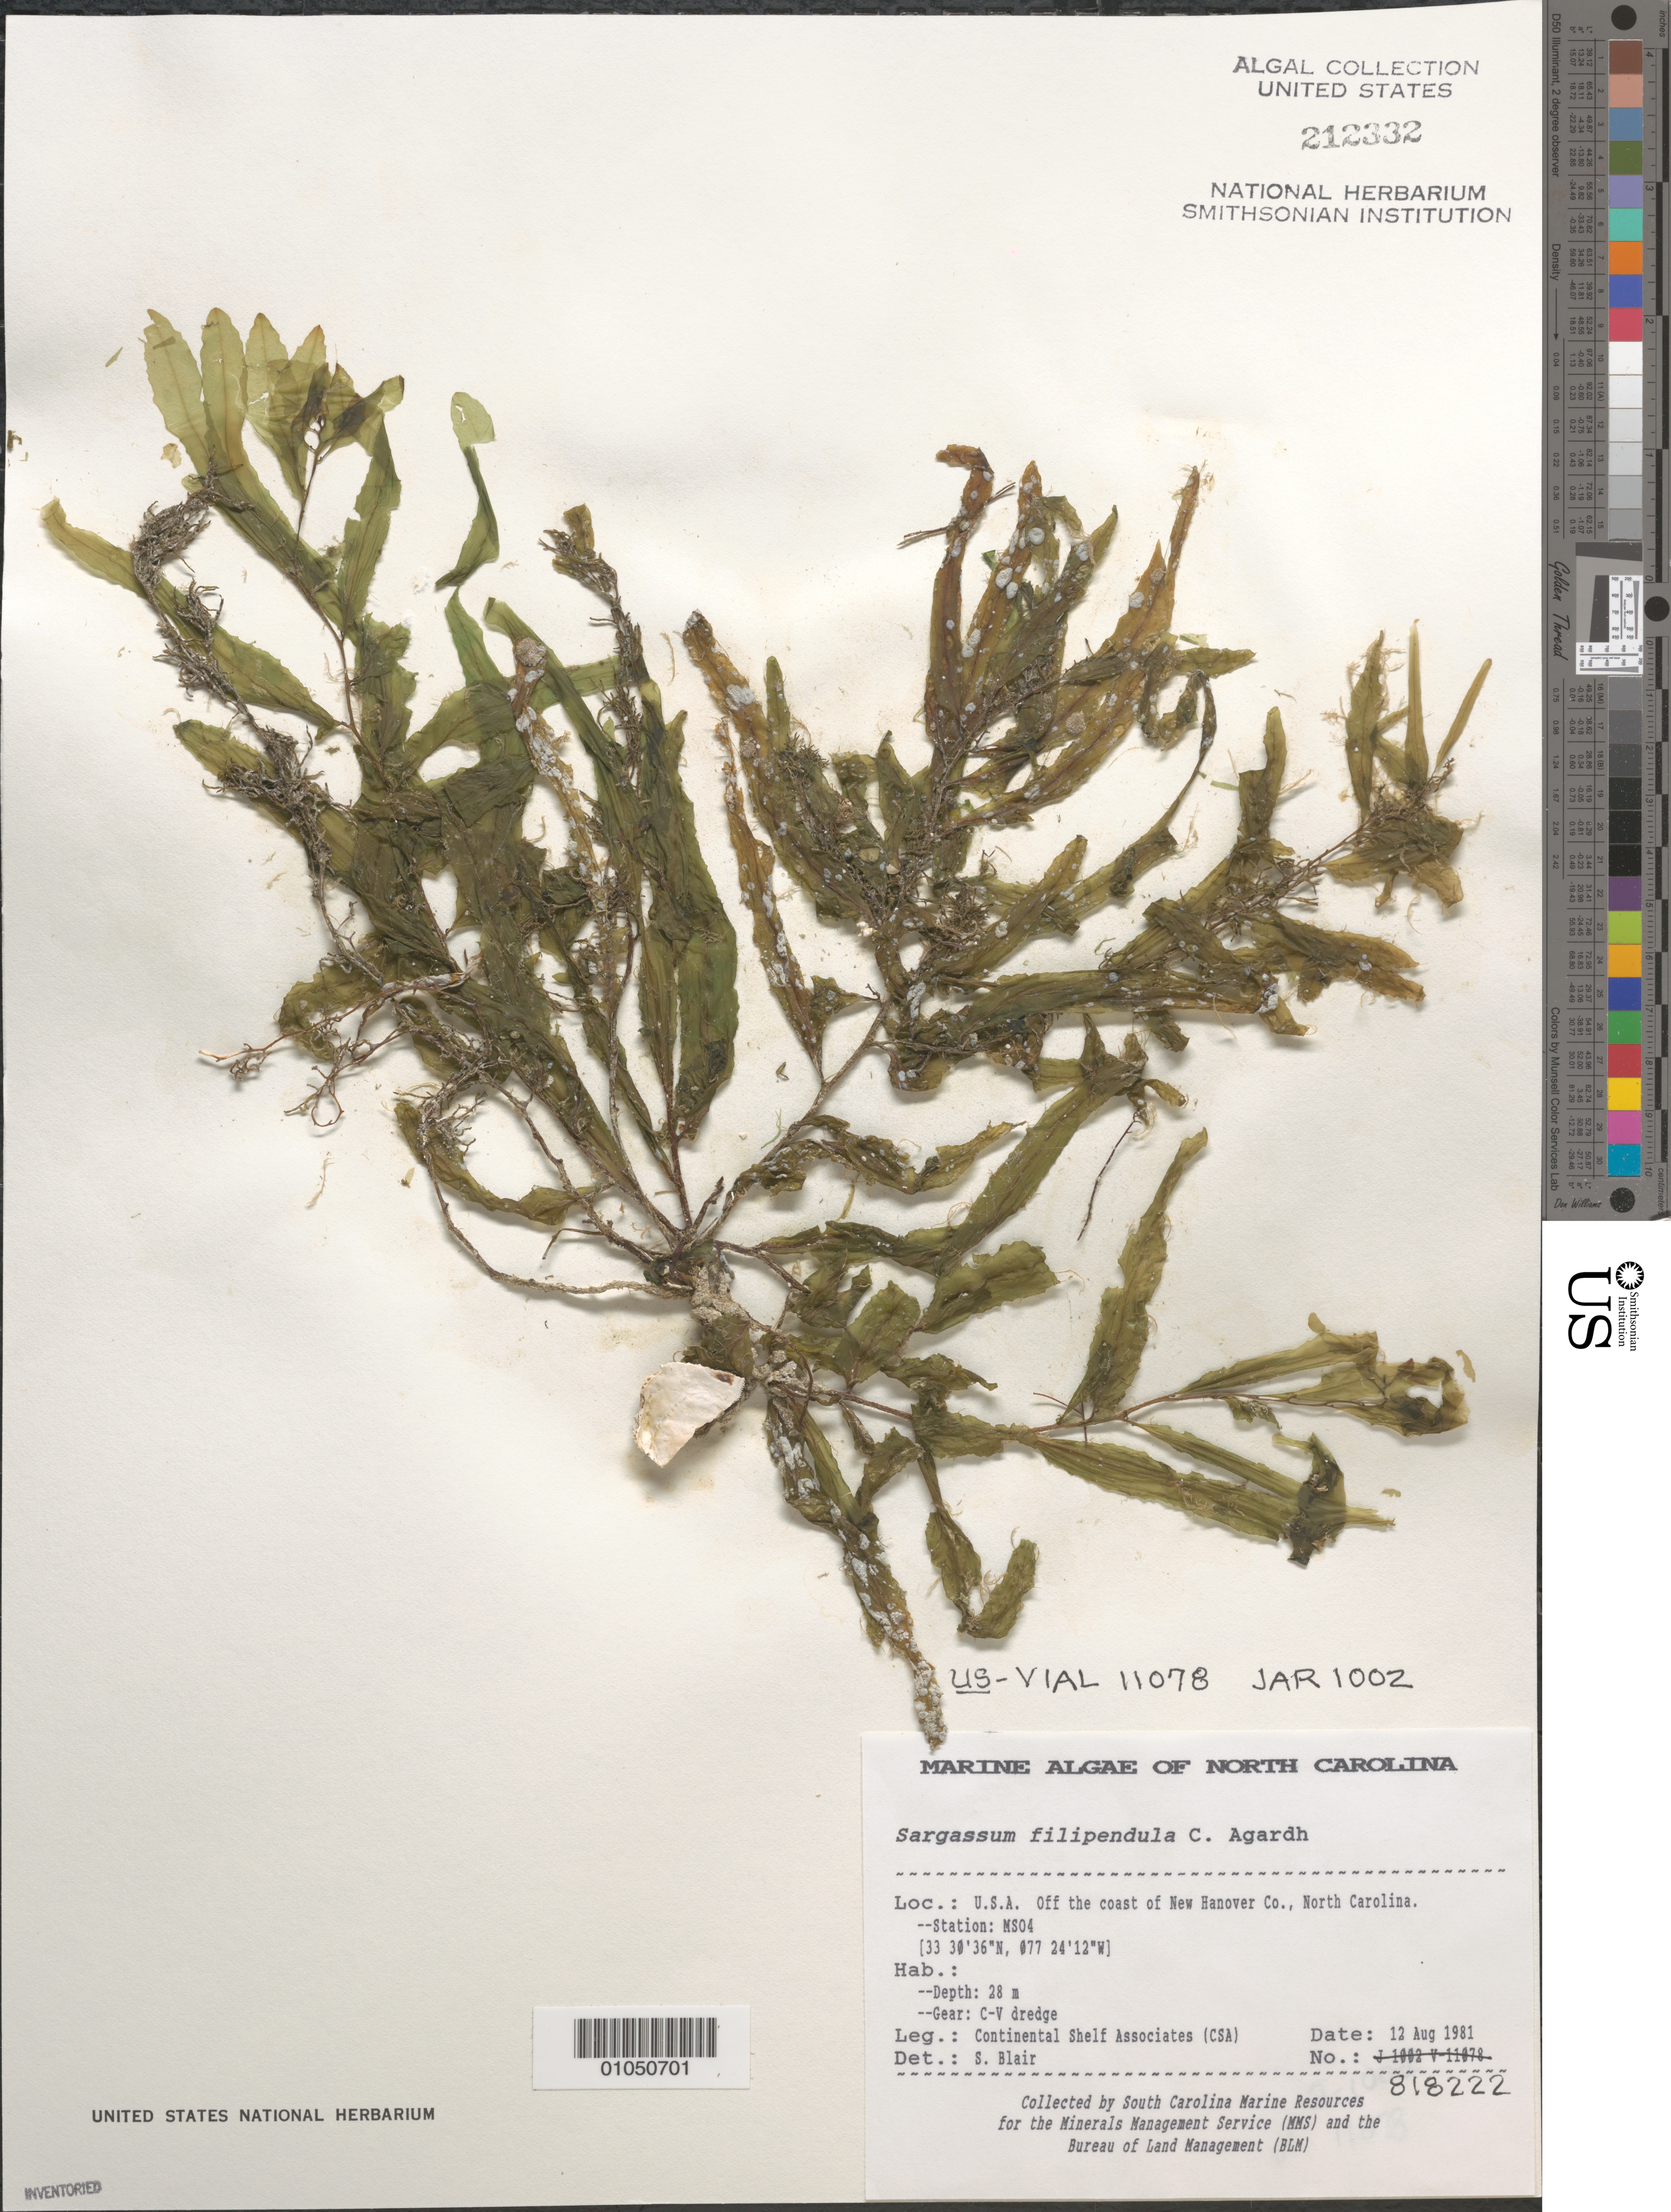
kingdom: Chromista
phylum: Ochrophyta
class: Phaeophyceae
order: Fucales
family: Sargassaceae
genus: Sargassum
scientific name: Sargassum filipendula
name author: C. Agardh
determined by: Blair, S. M.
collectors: Continental Shelf Associates for the MMS/BLM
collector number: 818222 Station MS04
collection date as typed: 12 Aug 1981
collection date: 1981-08-12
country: United States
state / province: North Carolina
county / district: New Hanover County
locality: Off coast of New Hanover County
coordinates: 33 30'36"N, 077 24'12"W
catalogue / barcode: US 212332